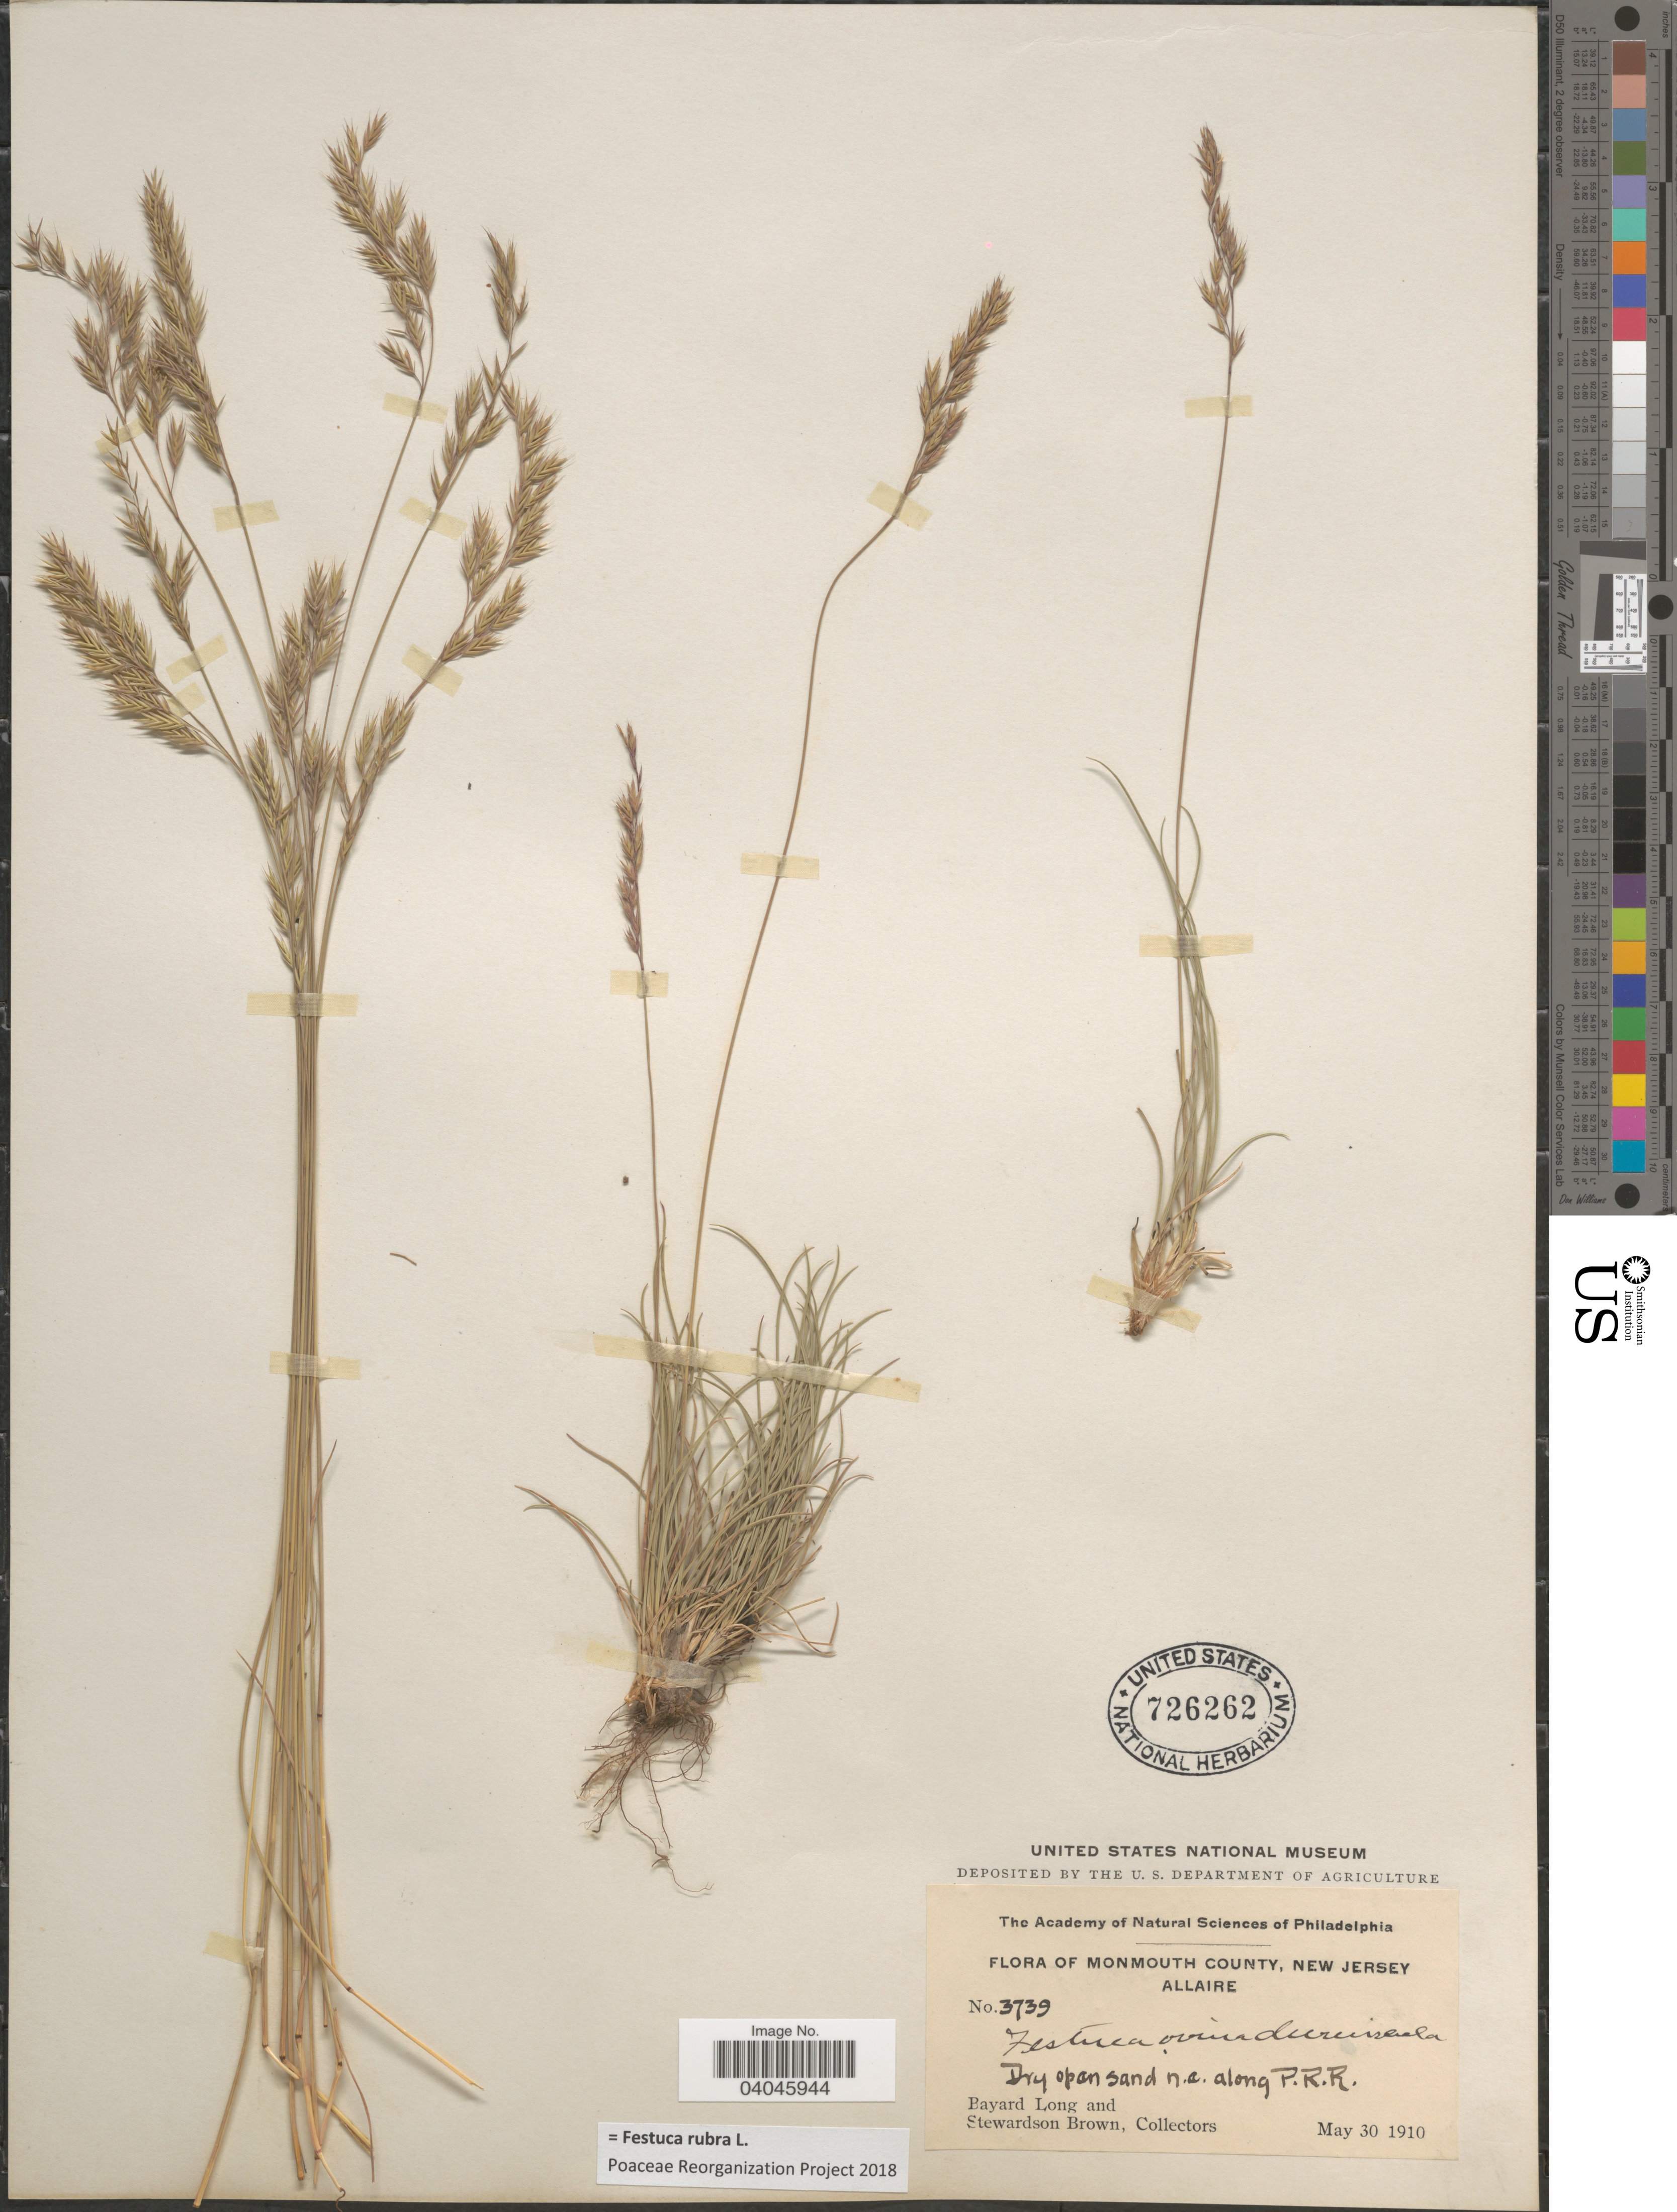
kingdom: Plantae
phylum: Tracheophyta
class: Liliopsida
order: Poales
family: Poaceae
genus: Festuca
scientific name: Festuca rubra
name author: L.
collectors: B. Long & S. Brown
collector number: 3739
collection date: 1910-05-30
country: United States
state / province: New Jersey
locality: Monmouth County, New Jersey Allaire. Dry open sand n.e. along P.R.R.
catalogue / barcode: US 726262